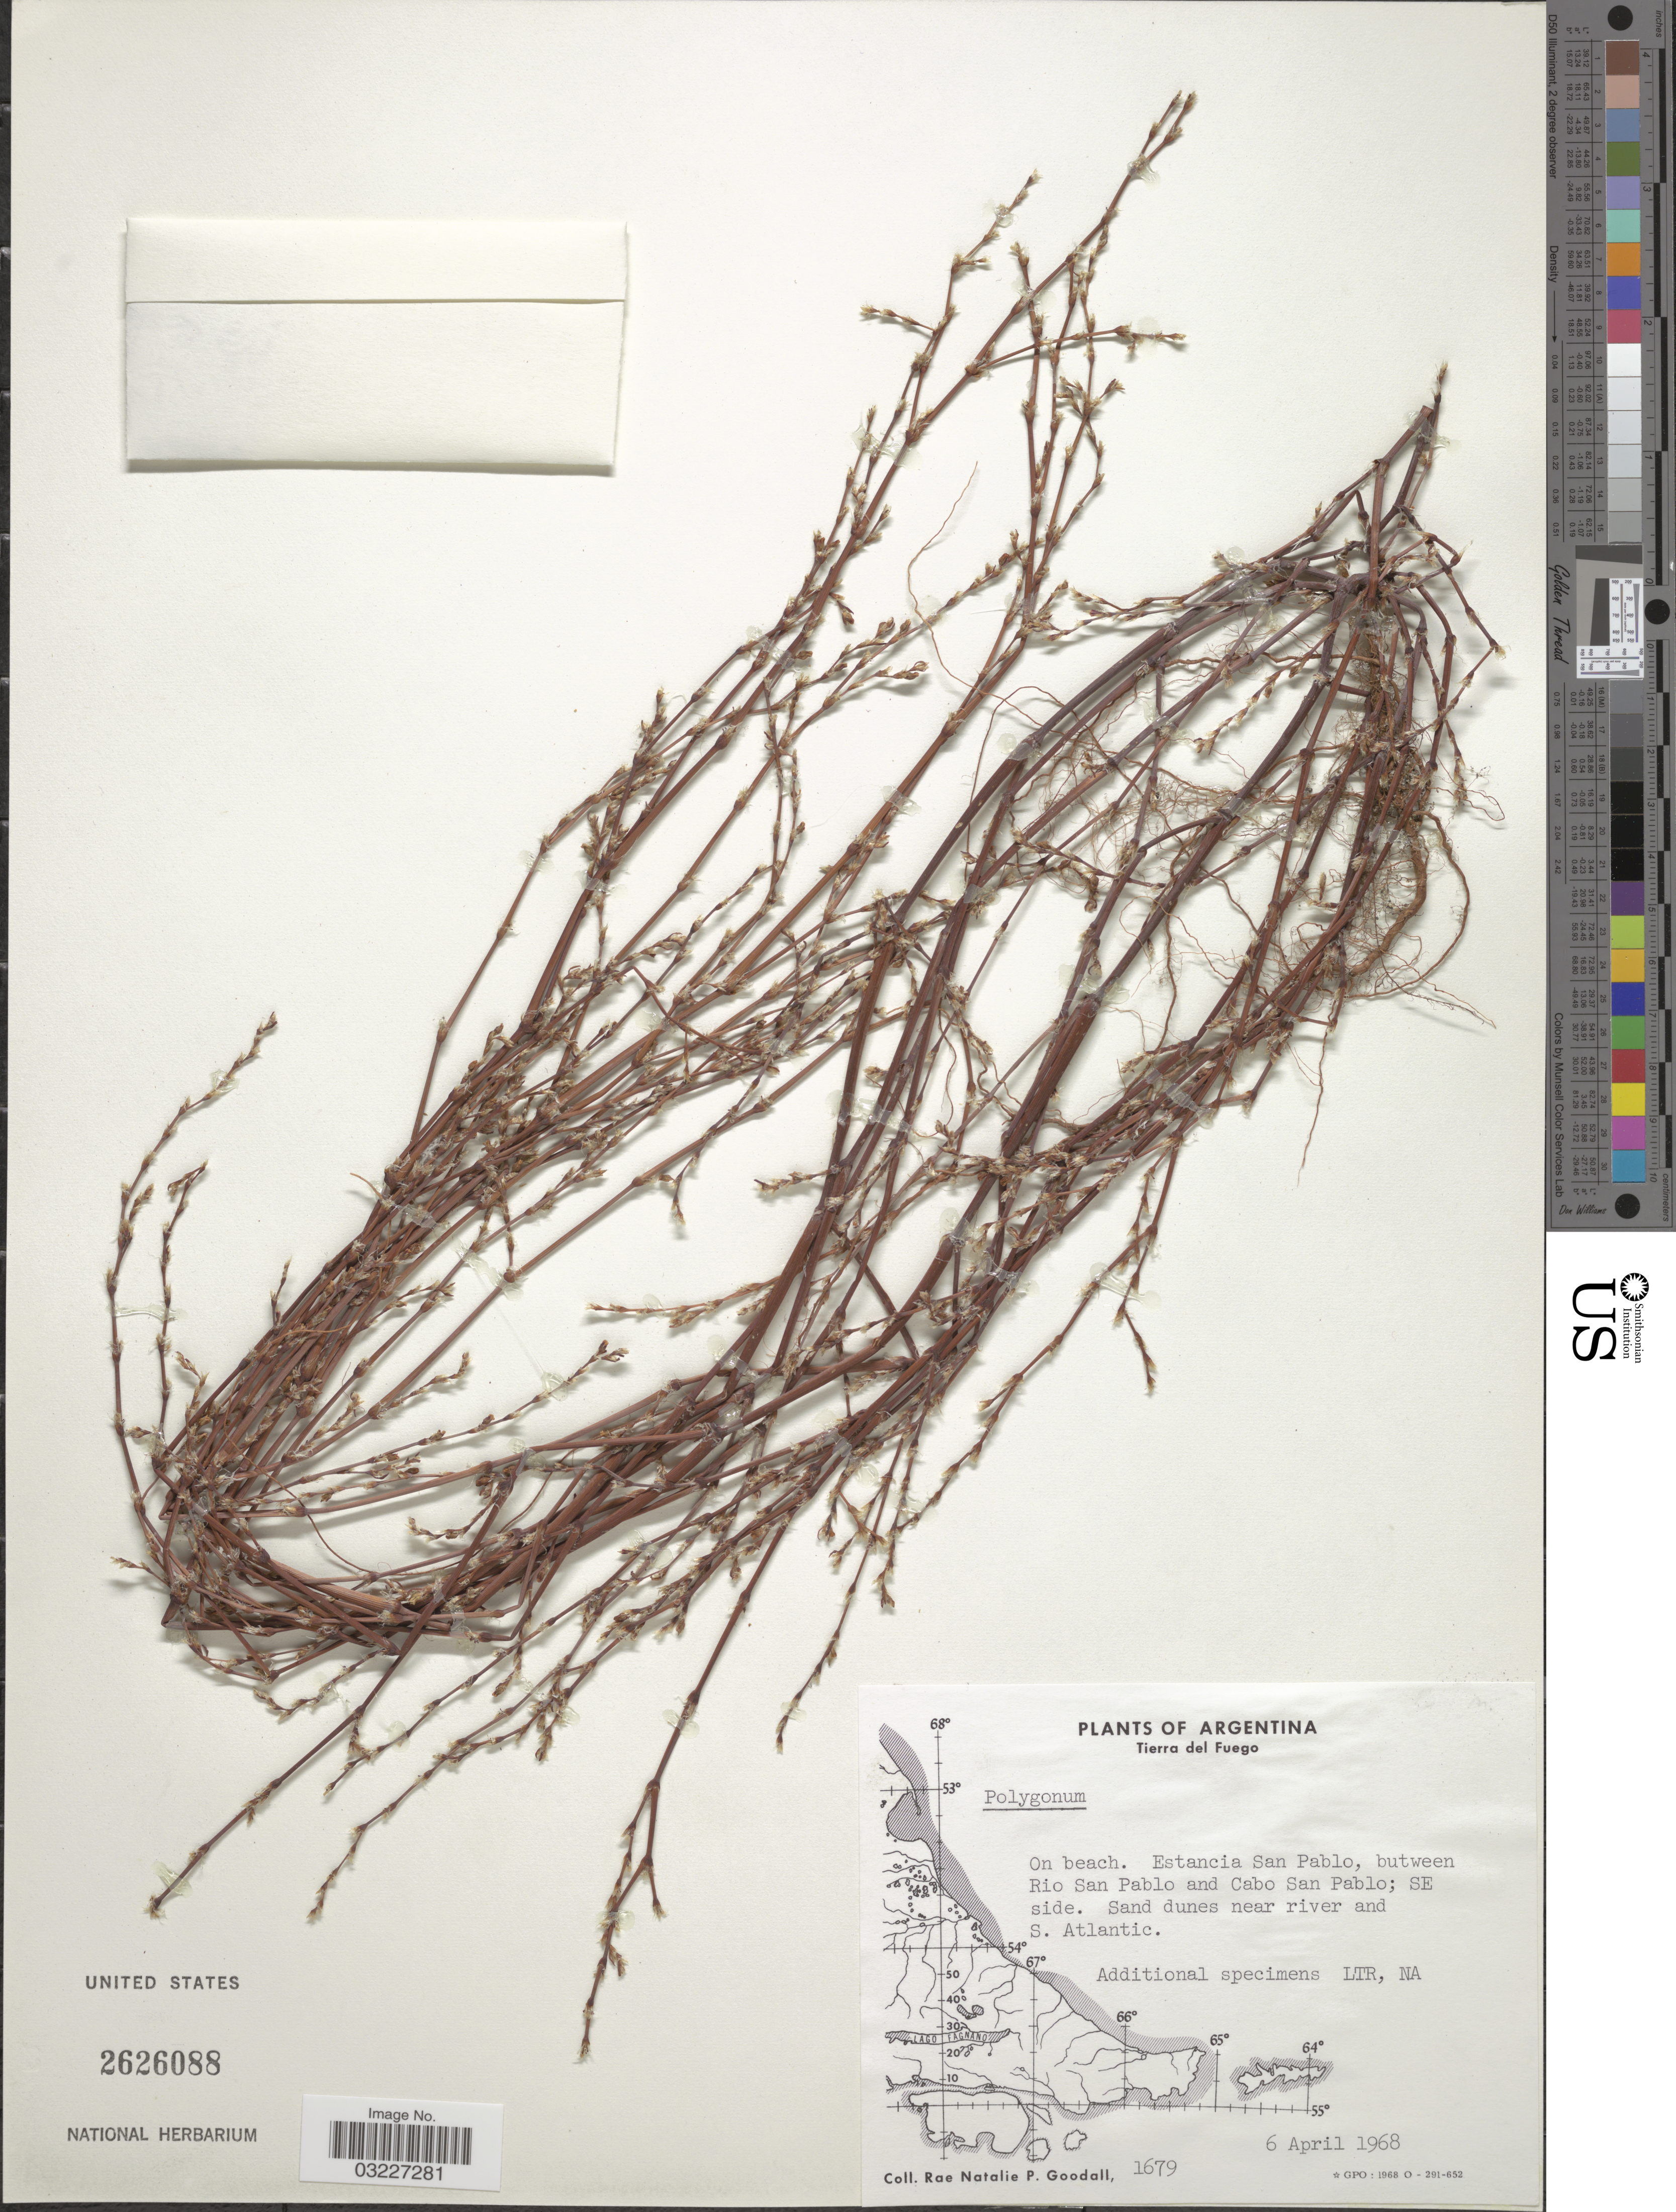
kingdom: Plantae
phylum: Tracheophyta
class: Magnoliopsida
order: Caryophyllales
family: Polygonaceae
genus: Polygonum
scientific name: Polygonum sp.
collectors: R. Goodall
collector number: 1679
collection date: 1968-04-06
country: Argentina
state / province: Tierra del Fuego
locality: On beach. Estancia San Pablo, butween Rio San Pablo and Cabo San Pablo; SE side. Sand dunes near river and S. Atlantic.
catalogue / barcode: US 2626088